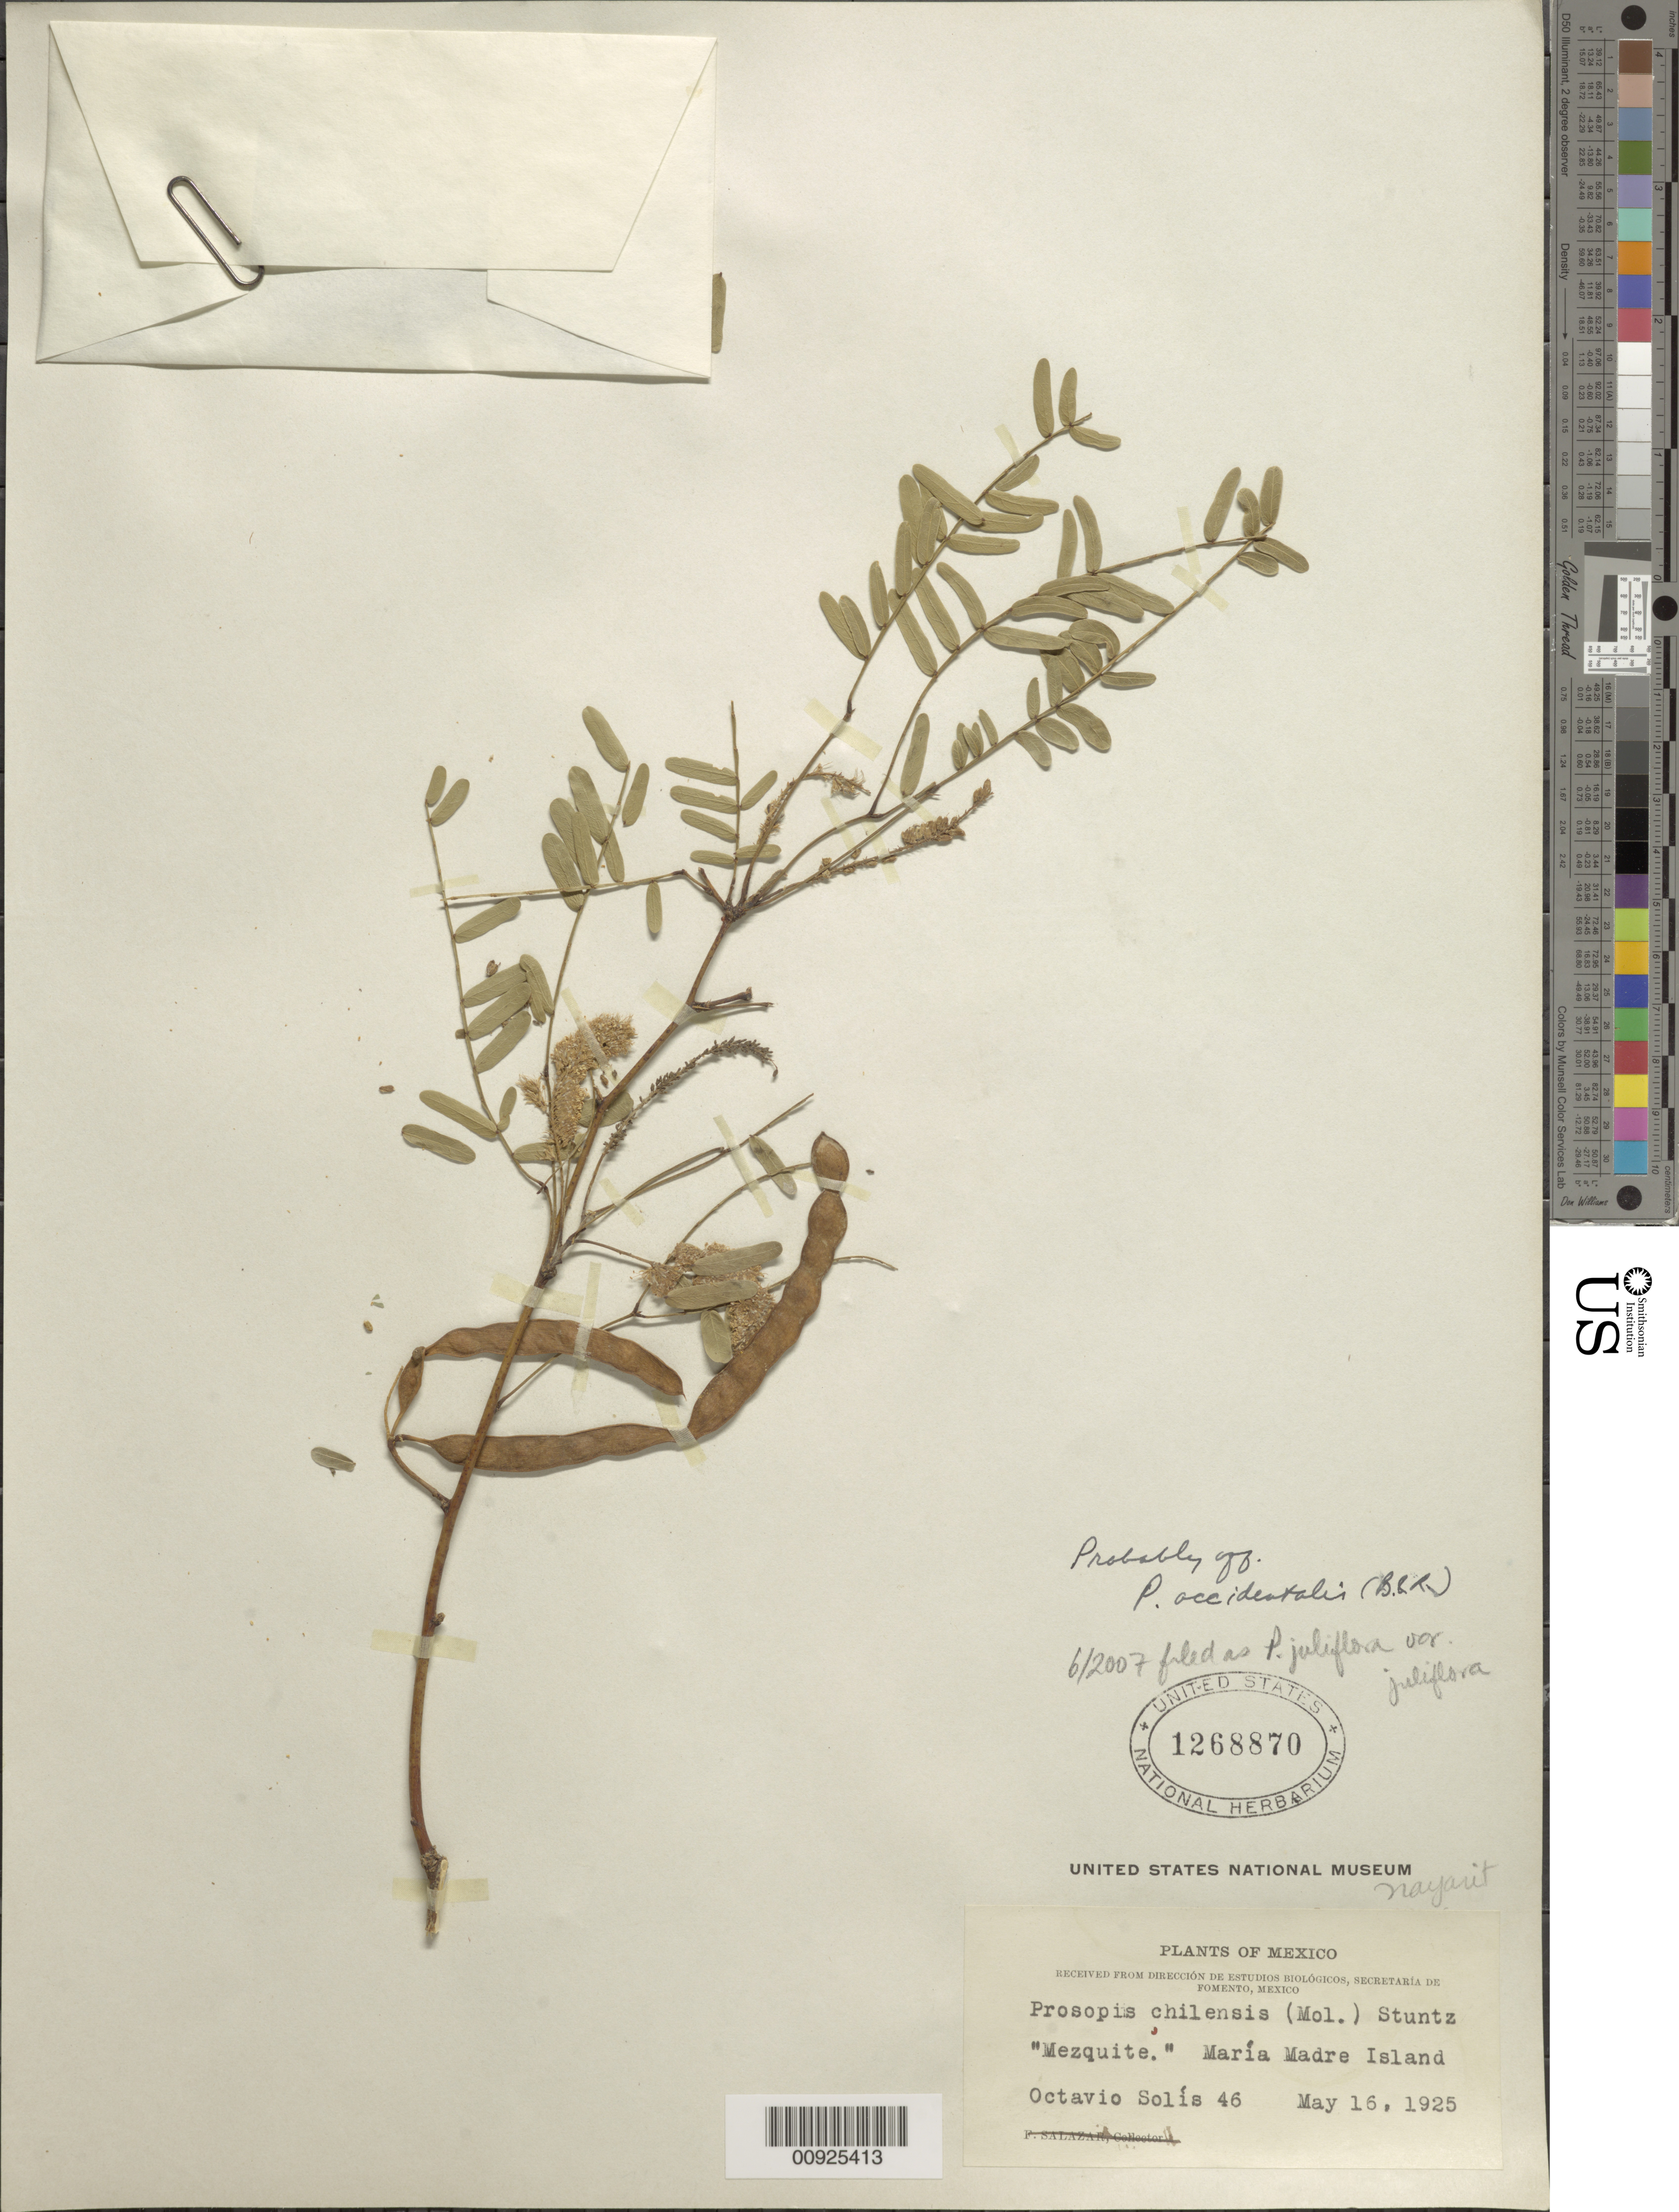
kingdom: Plantae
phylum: Tracheophyta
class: Magnoliopsida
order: Fabales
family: Fabaceae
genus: Neltuma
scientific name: Neltuma juliflora var. juliflora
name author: (Sw.) Raf.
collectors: O. Solís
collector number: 46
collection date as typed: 16 May 1925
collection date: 1925-05-16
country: Mexico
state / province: Nayarit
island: Maria Madre I.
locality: María Madre Island.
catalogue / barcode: US 1268870